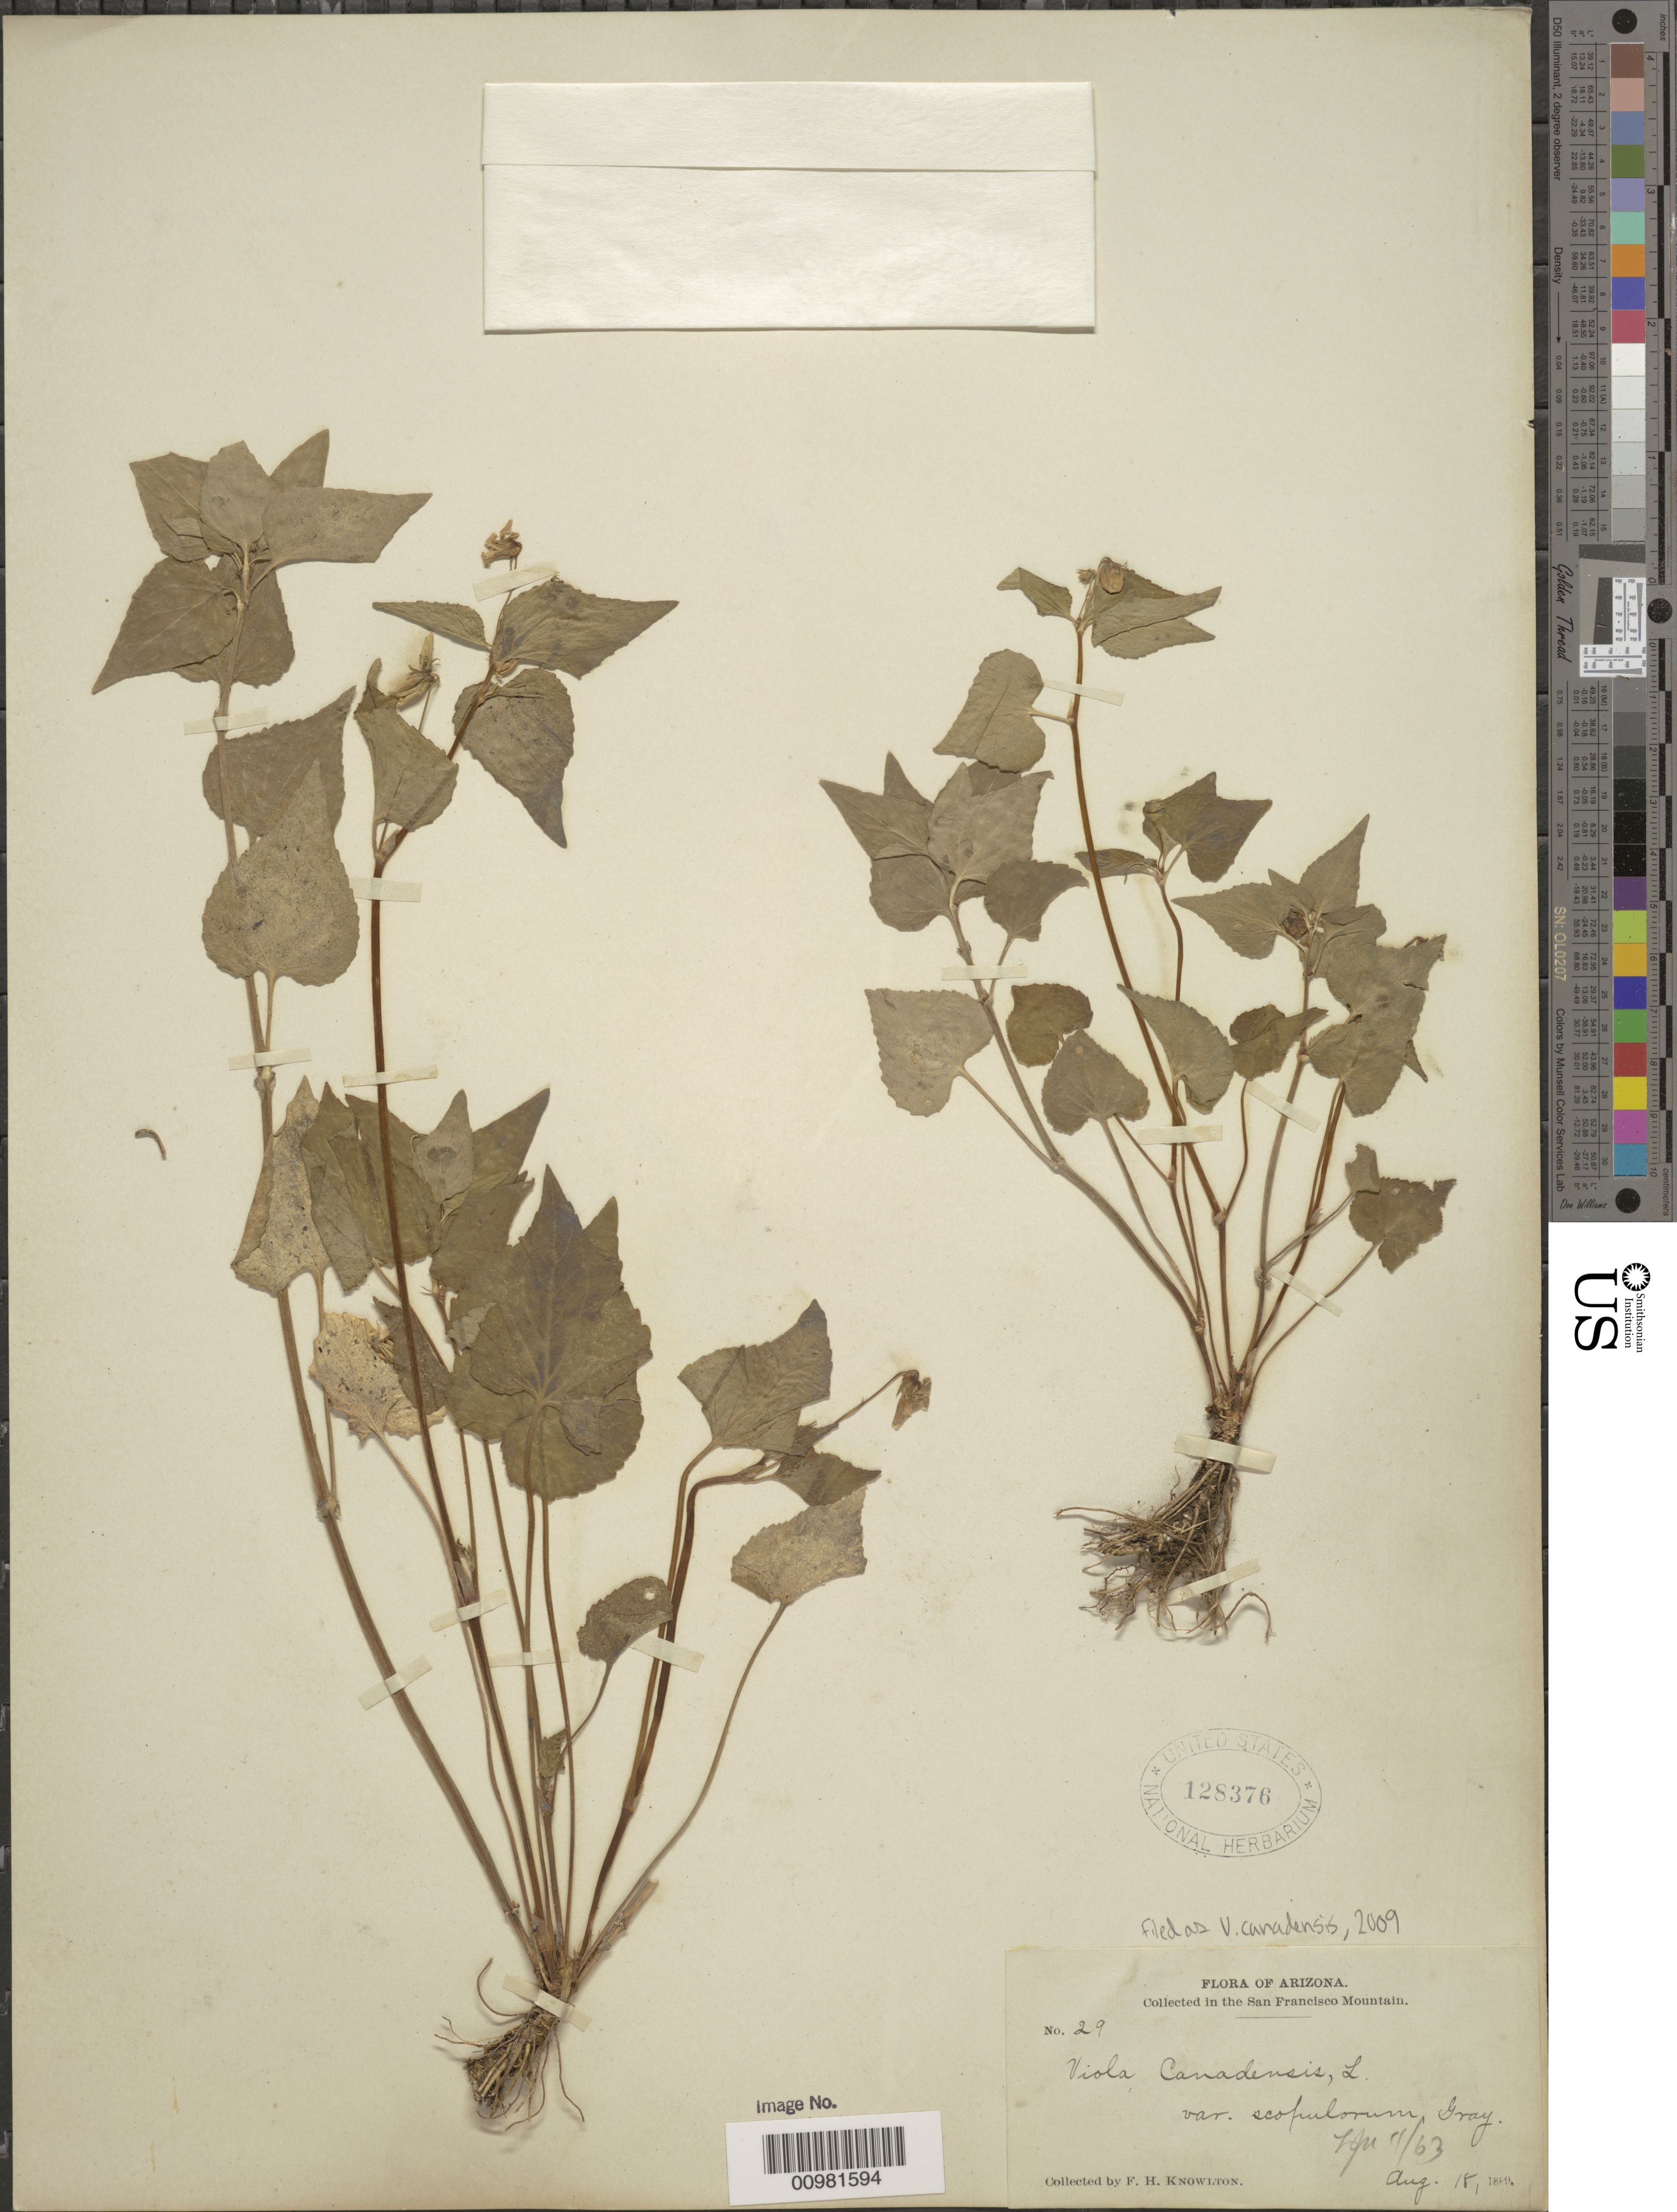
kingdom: Plantae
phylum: Tracheophyta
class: Magnoliopsida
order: Malpighiales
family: Violaceae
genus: Viola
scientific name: Viola canadensis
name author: L.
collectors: F. H. Knowlton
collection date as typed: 18 Aug 1889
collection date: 1889-08-18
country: United States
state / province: Arizona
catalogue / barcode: US 128376